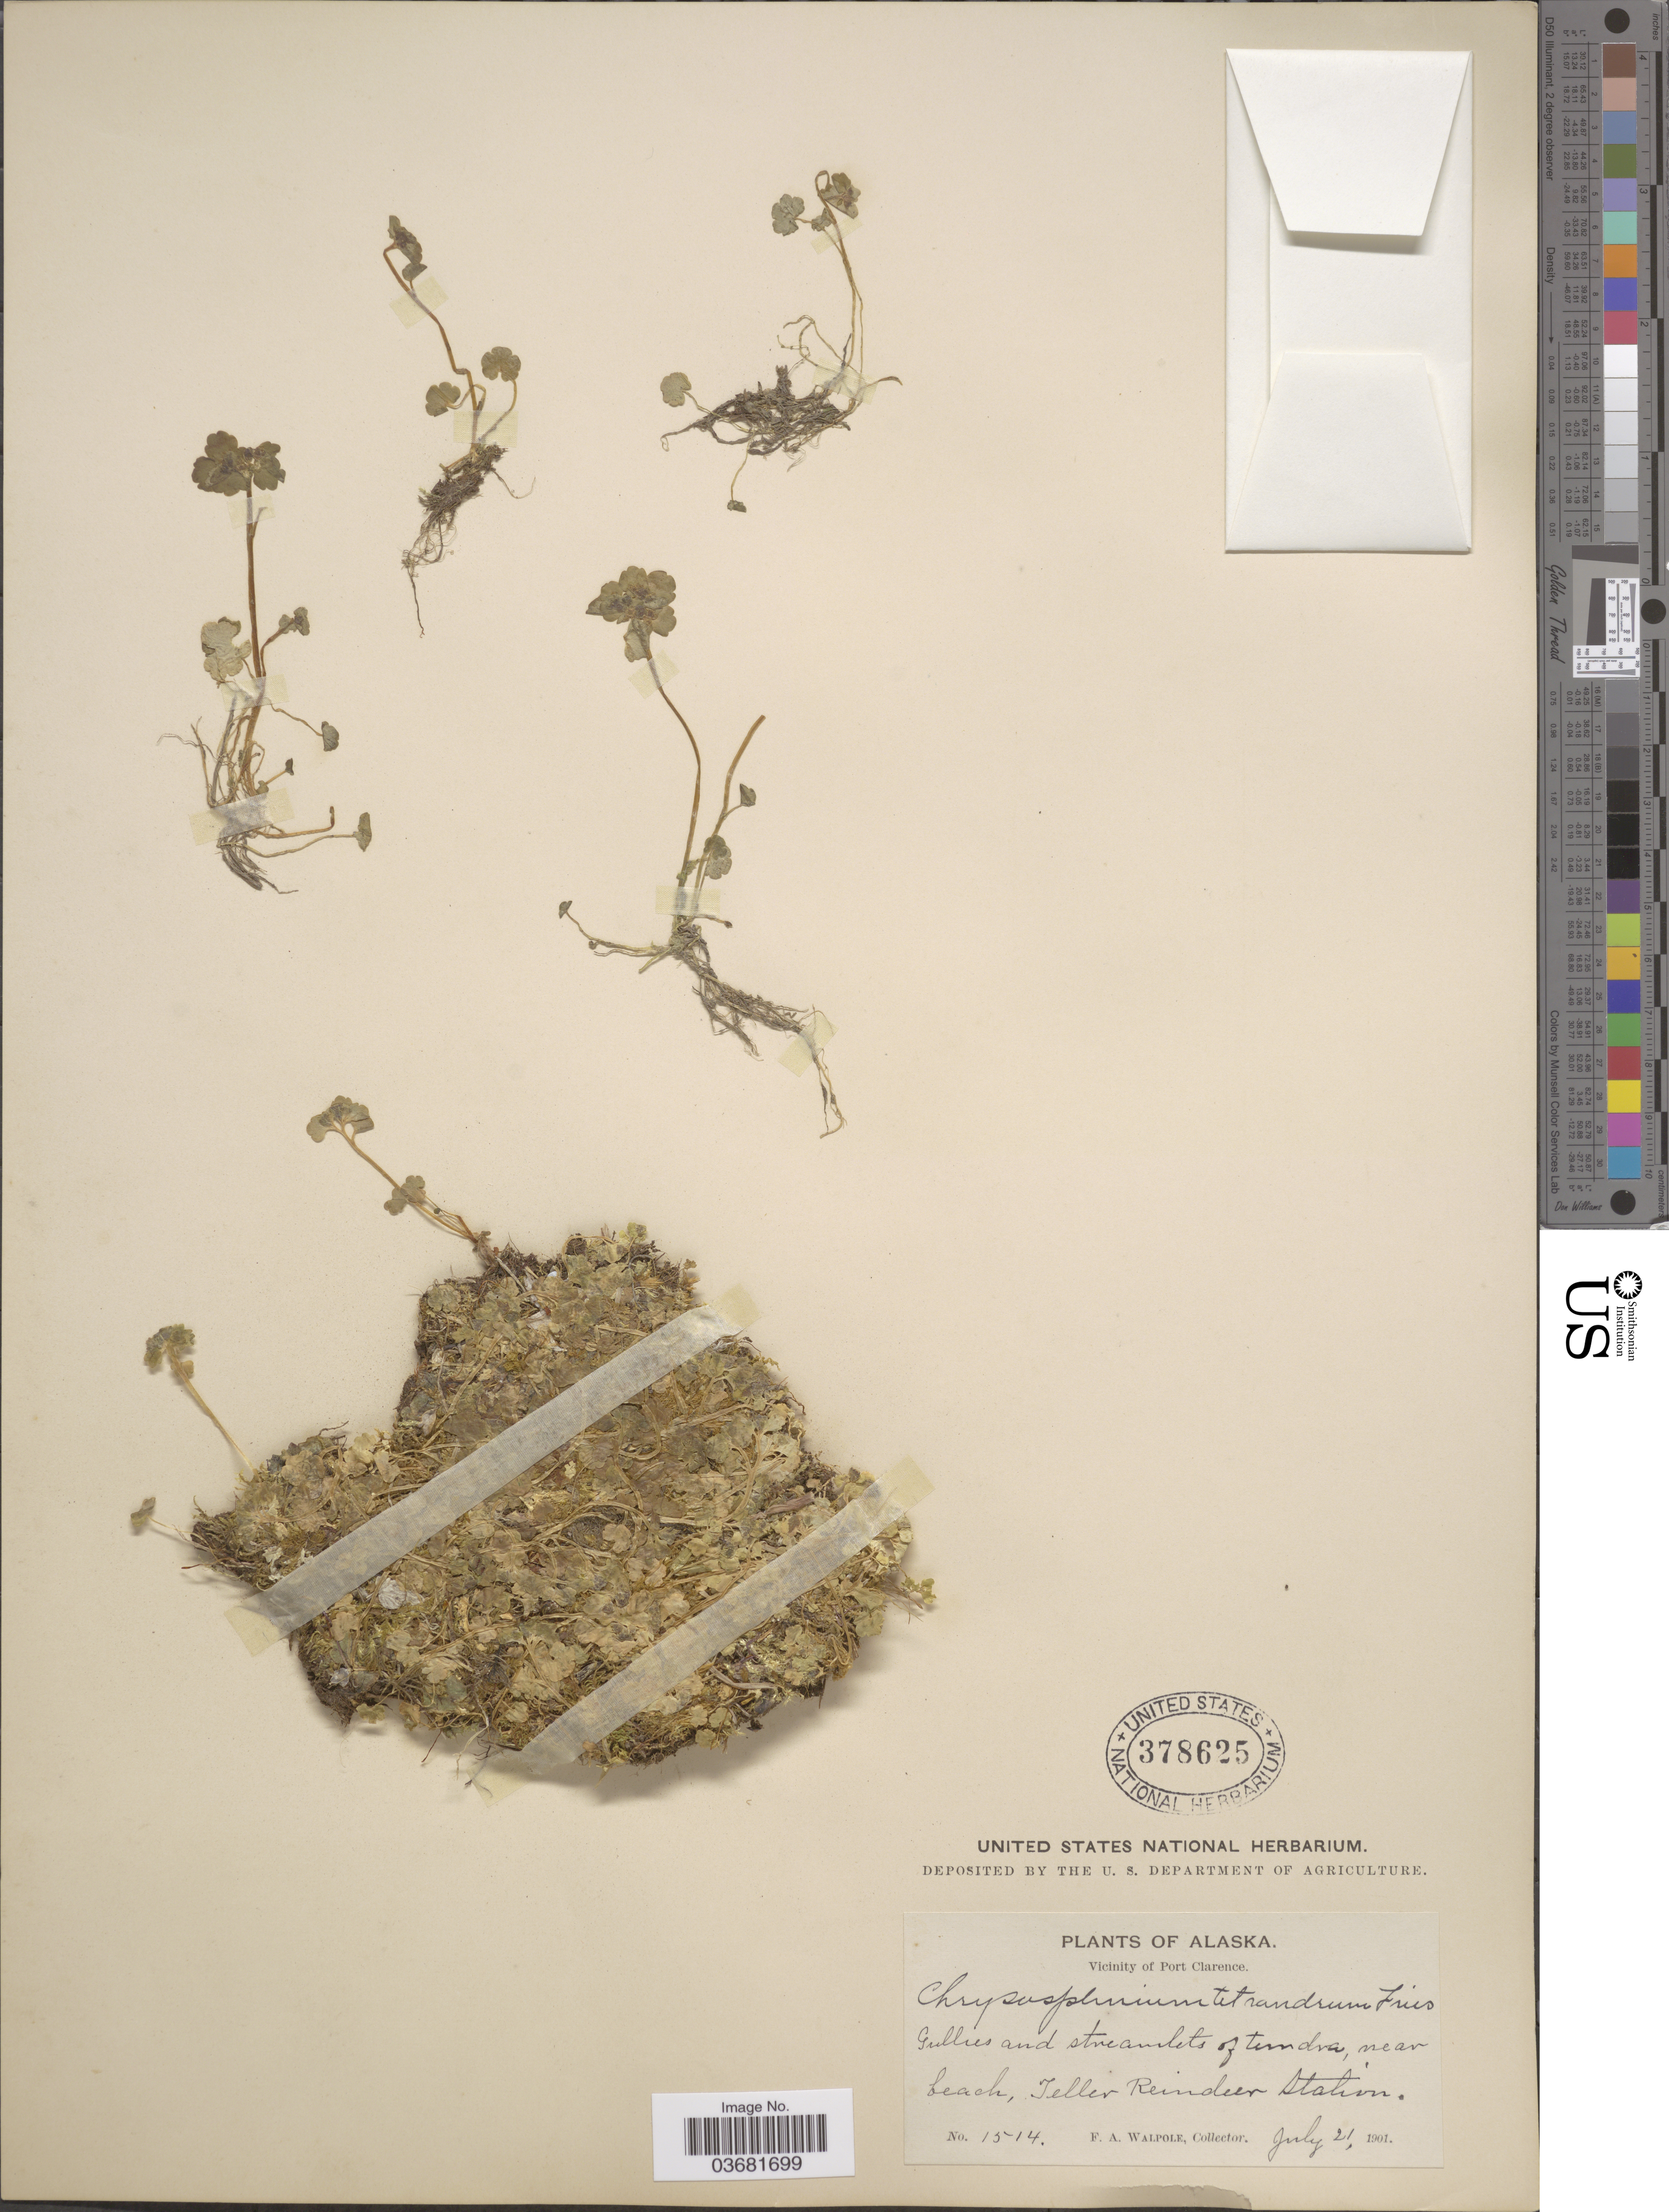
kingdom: Plantae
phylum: Tracheophyta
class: Magnoliopsida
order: Saxifragales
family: Saxifragaceae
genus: Chrysosplenium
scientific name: Chrysosplenium tetrandrum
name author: (N. Lund) Th. Fr.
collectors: F. Walpole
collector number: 1514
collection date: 1901-07-21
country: United States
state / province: Alaska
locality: Vicinity of Port Clarence. Gullies and streamlets of tundra, near beach, Teller Reindeer Station.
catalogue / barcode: US 378625